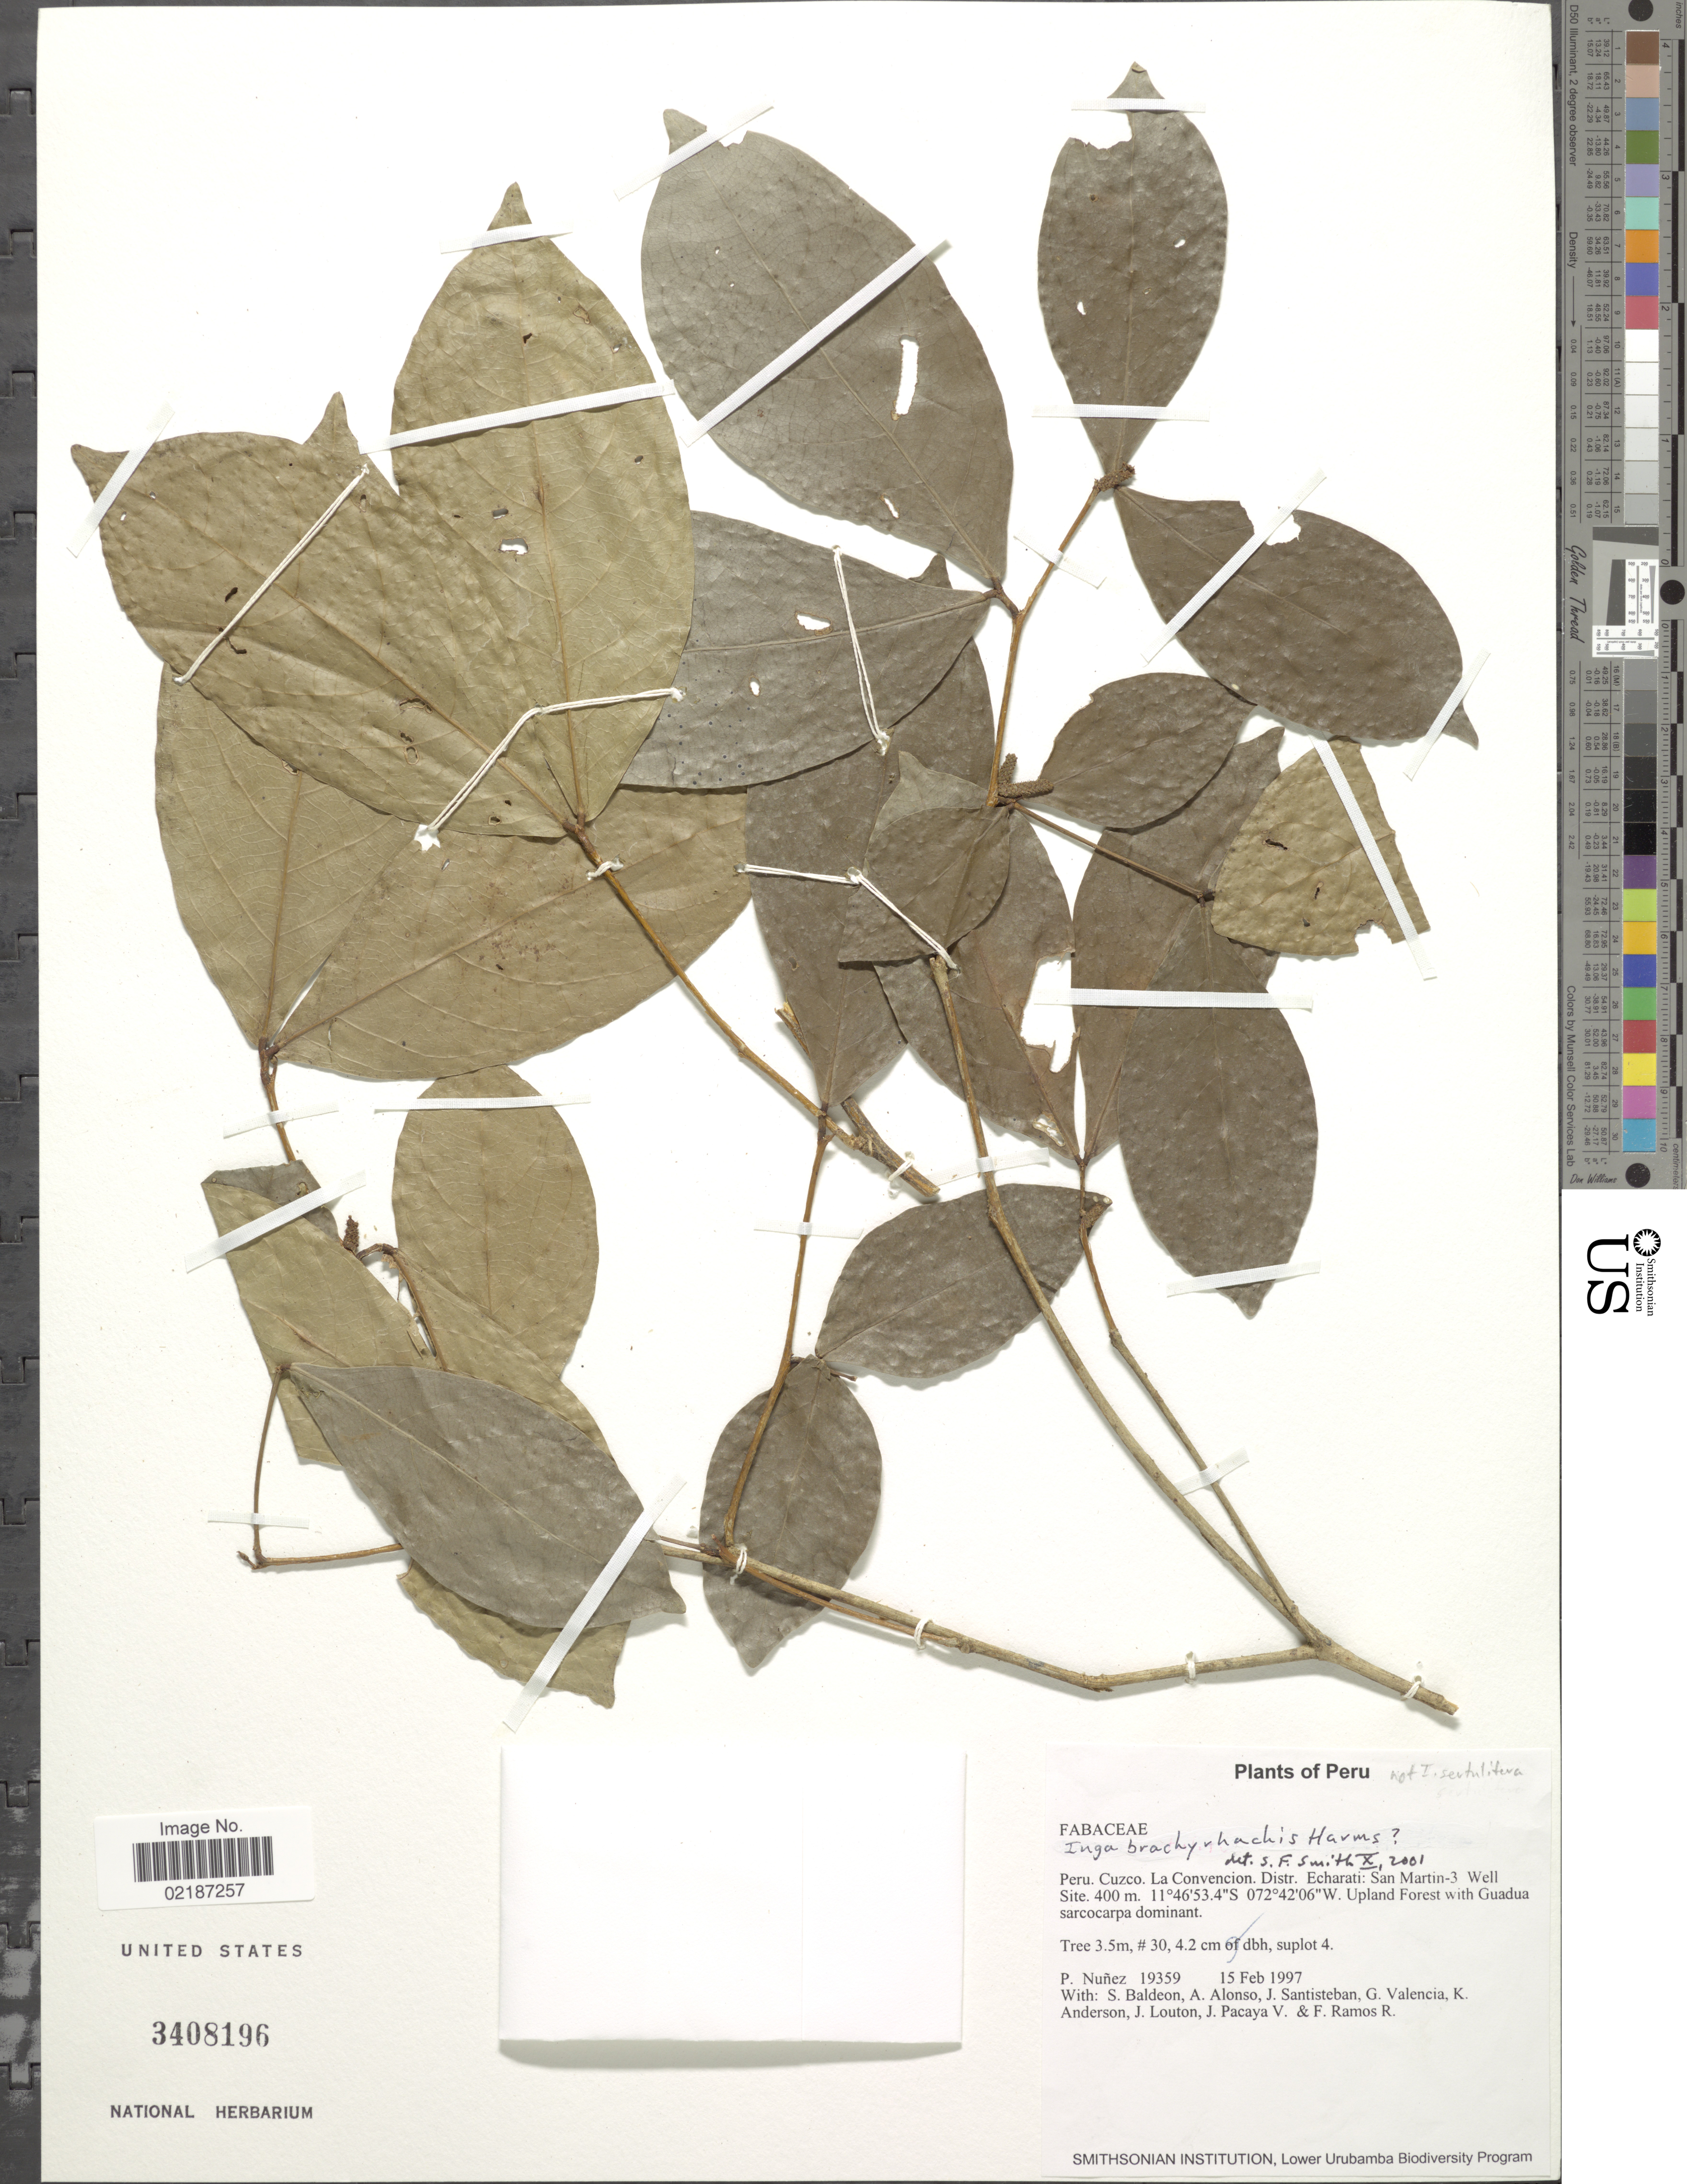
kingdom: Plantae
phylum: Tracheophyta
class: Magnoliopsida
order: Fabales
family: Fabaceae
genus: Inga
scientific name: Inga brachyrhachis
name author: Harms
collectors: P. Nuñez V.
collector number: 19359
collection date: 1997-02-15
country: Peru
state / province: Cusco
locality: La Convencion. Distr. Echarati:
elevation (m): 400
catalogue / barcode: US 3408196